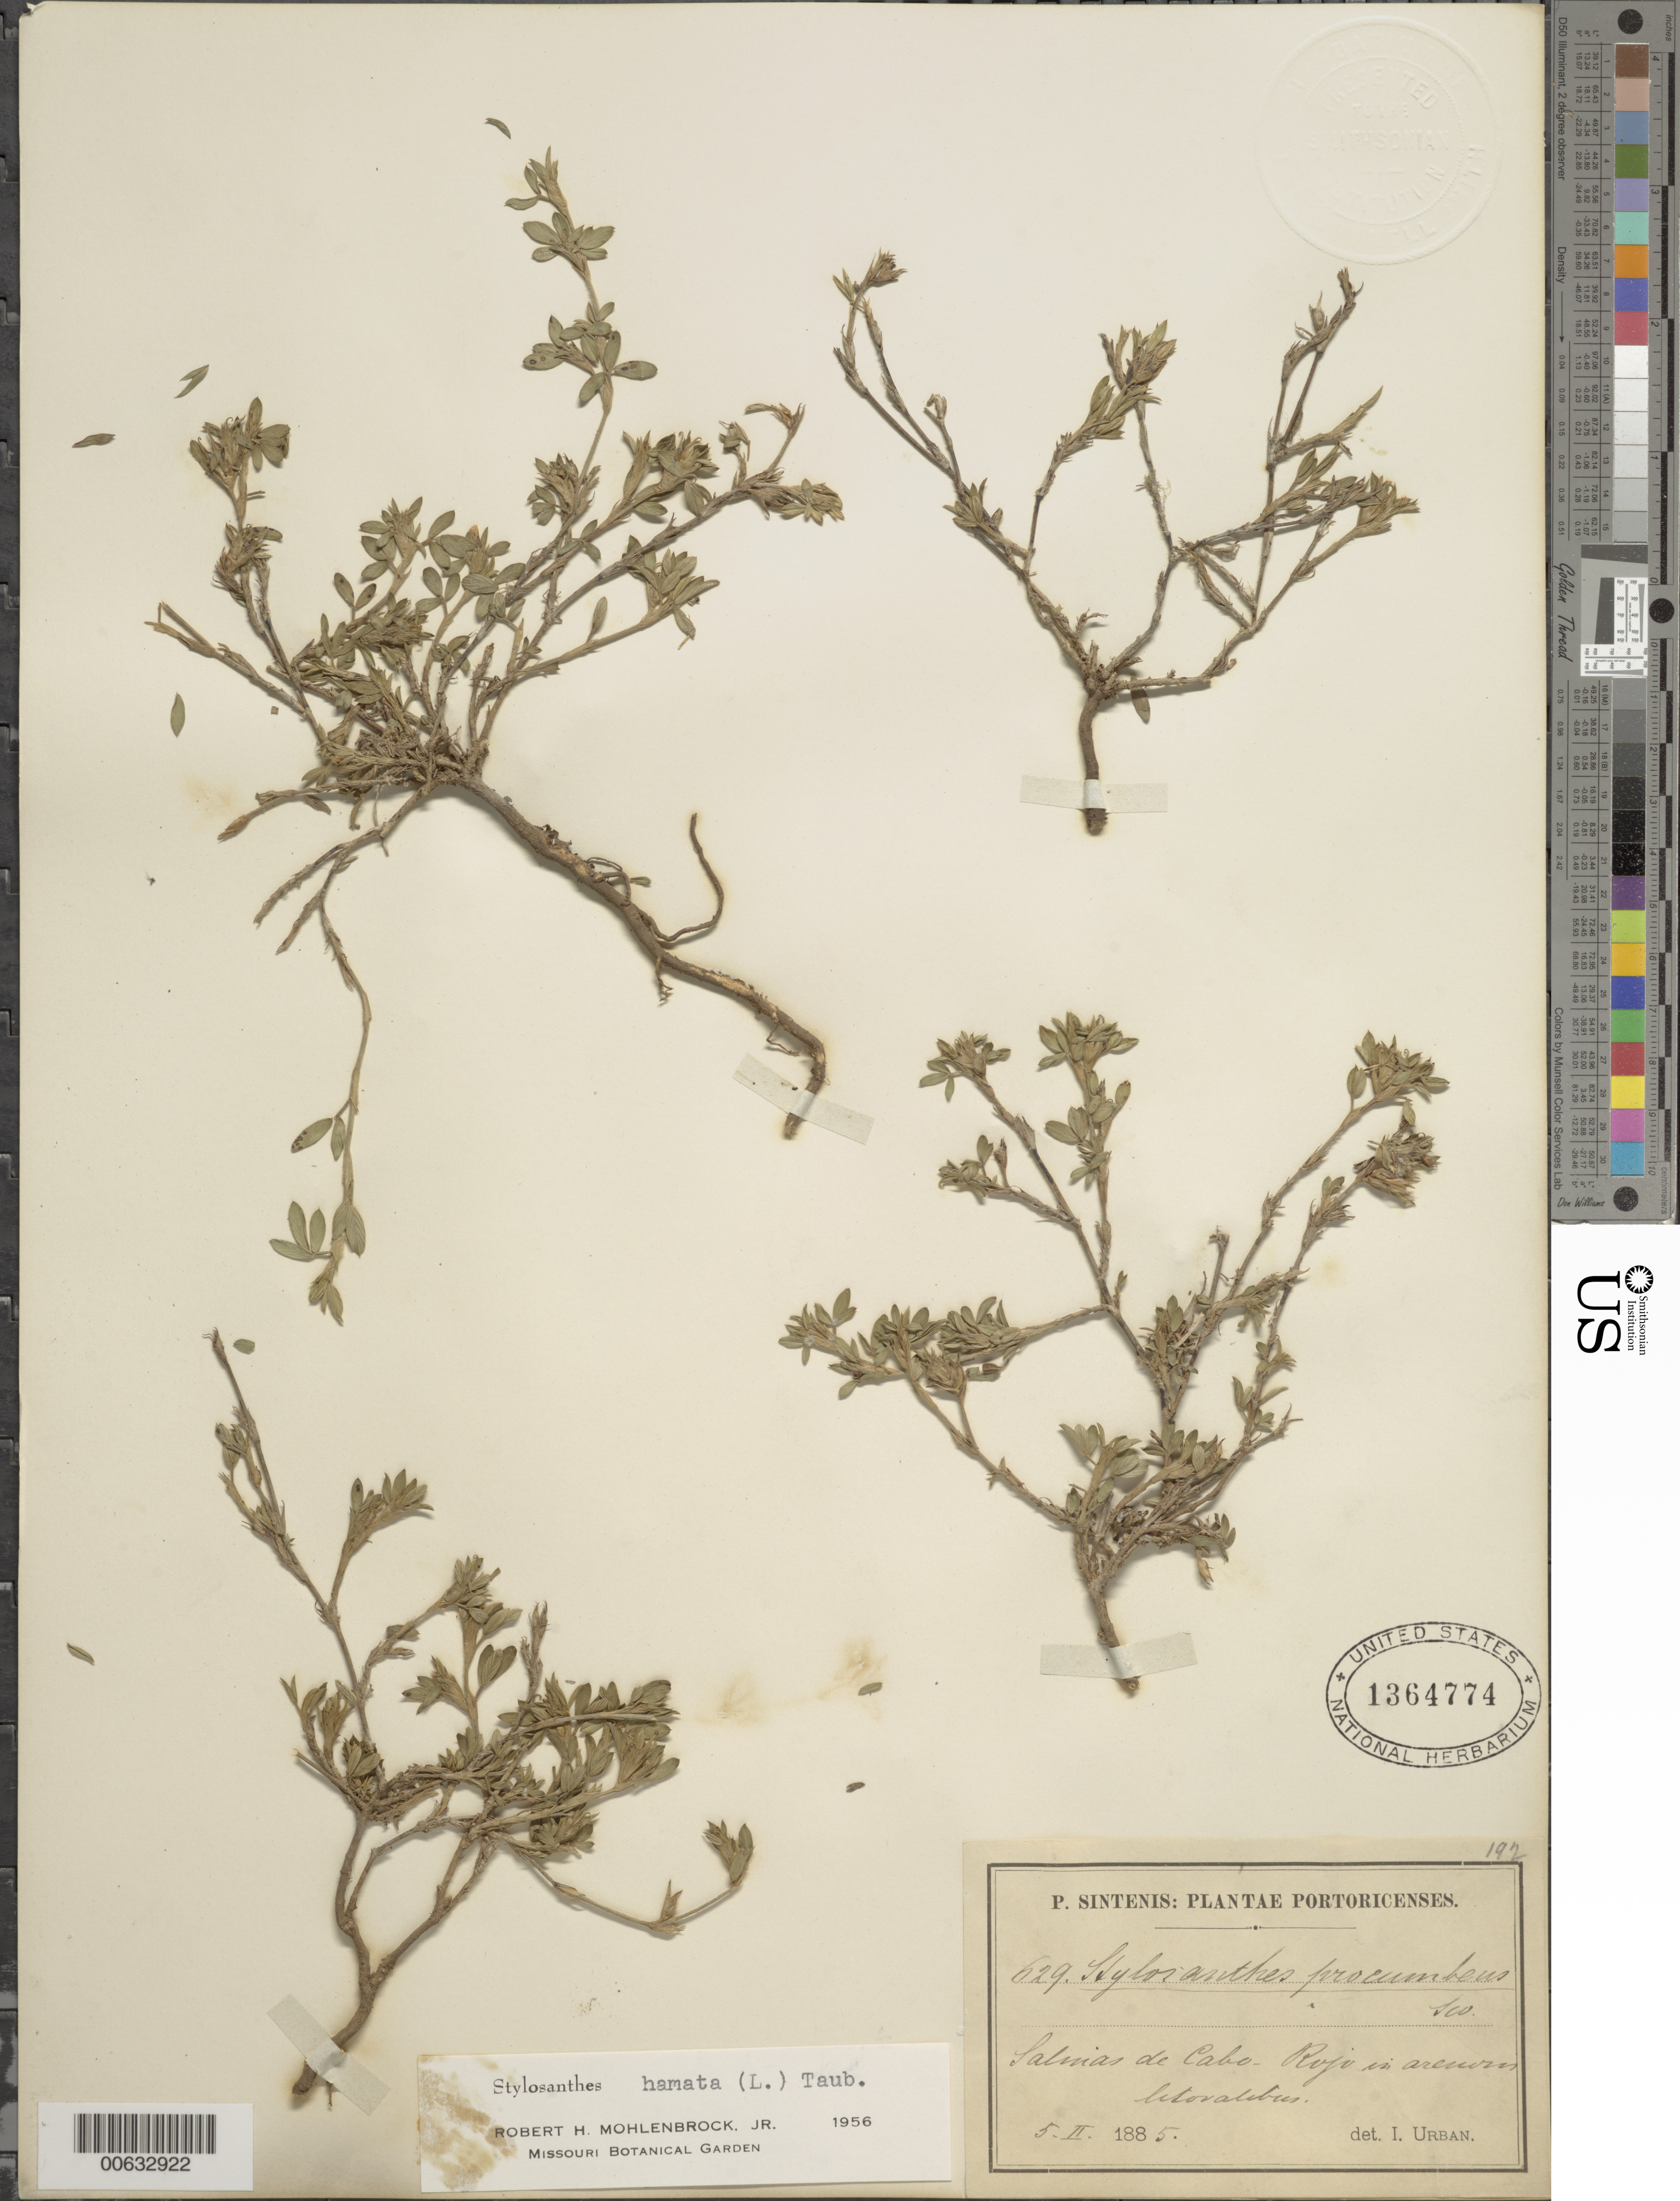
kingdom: Plantae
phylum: Tracheophyta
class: Magnoliopsida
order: Fabales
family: Fabaceae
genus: Stylosanthes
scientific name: Stylosanthes hamata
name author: (L.) Taub.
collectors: P. Sintenis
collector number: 629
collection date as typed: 05 Feb 1885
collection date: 1885-02-05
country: Puerto Rico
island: Greater Antilles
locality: Salinas de Cabo Rojo in arenosum litoralibus.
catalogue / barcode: US 1364774